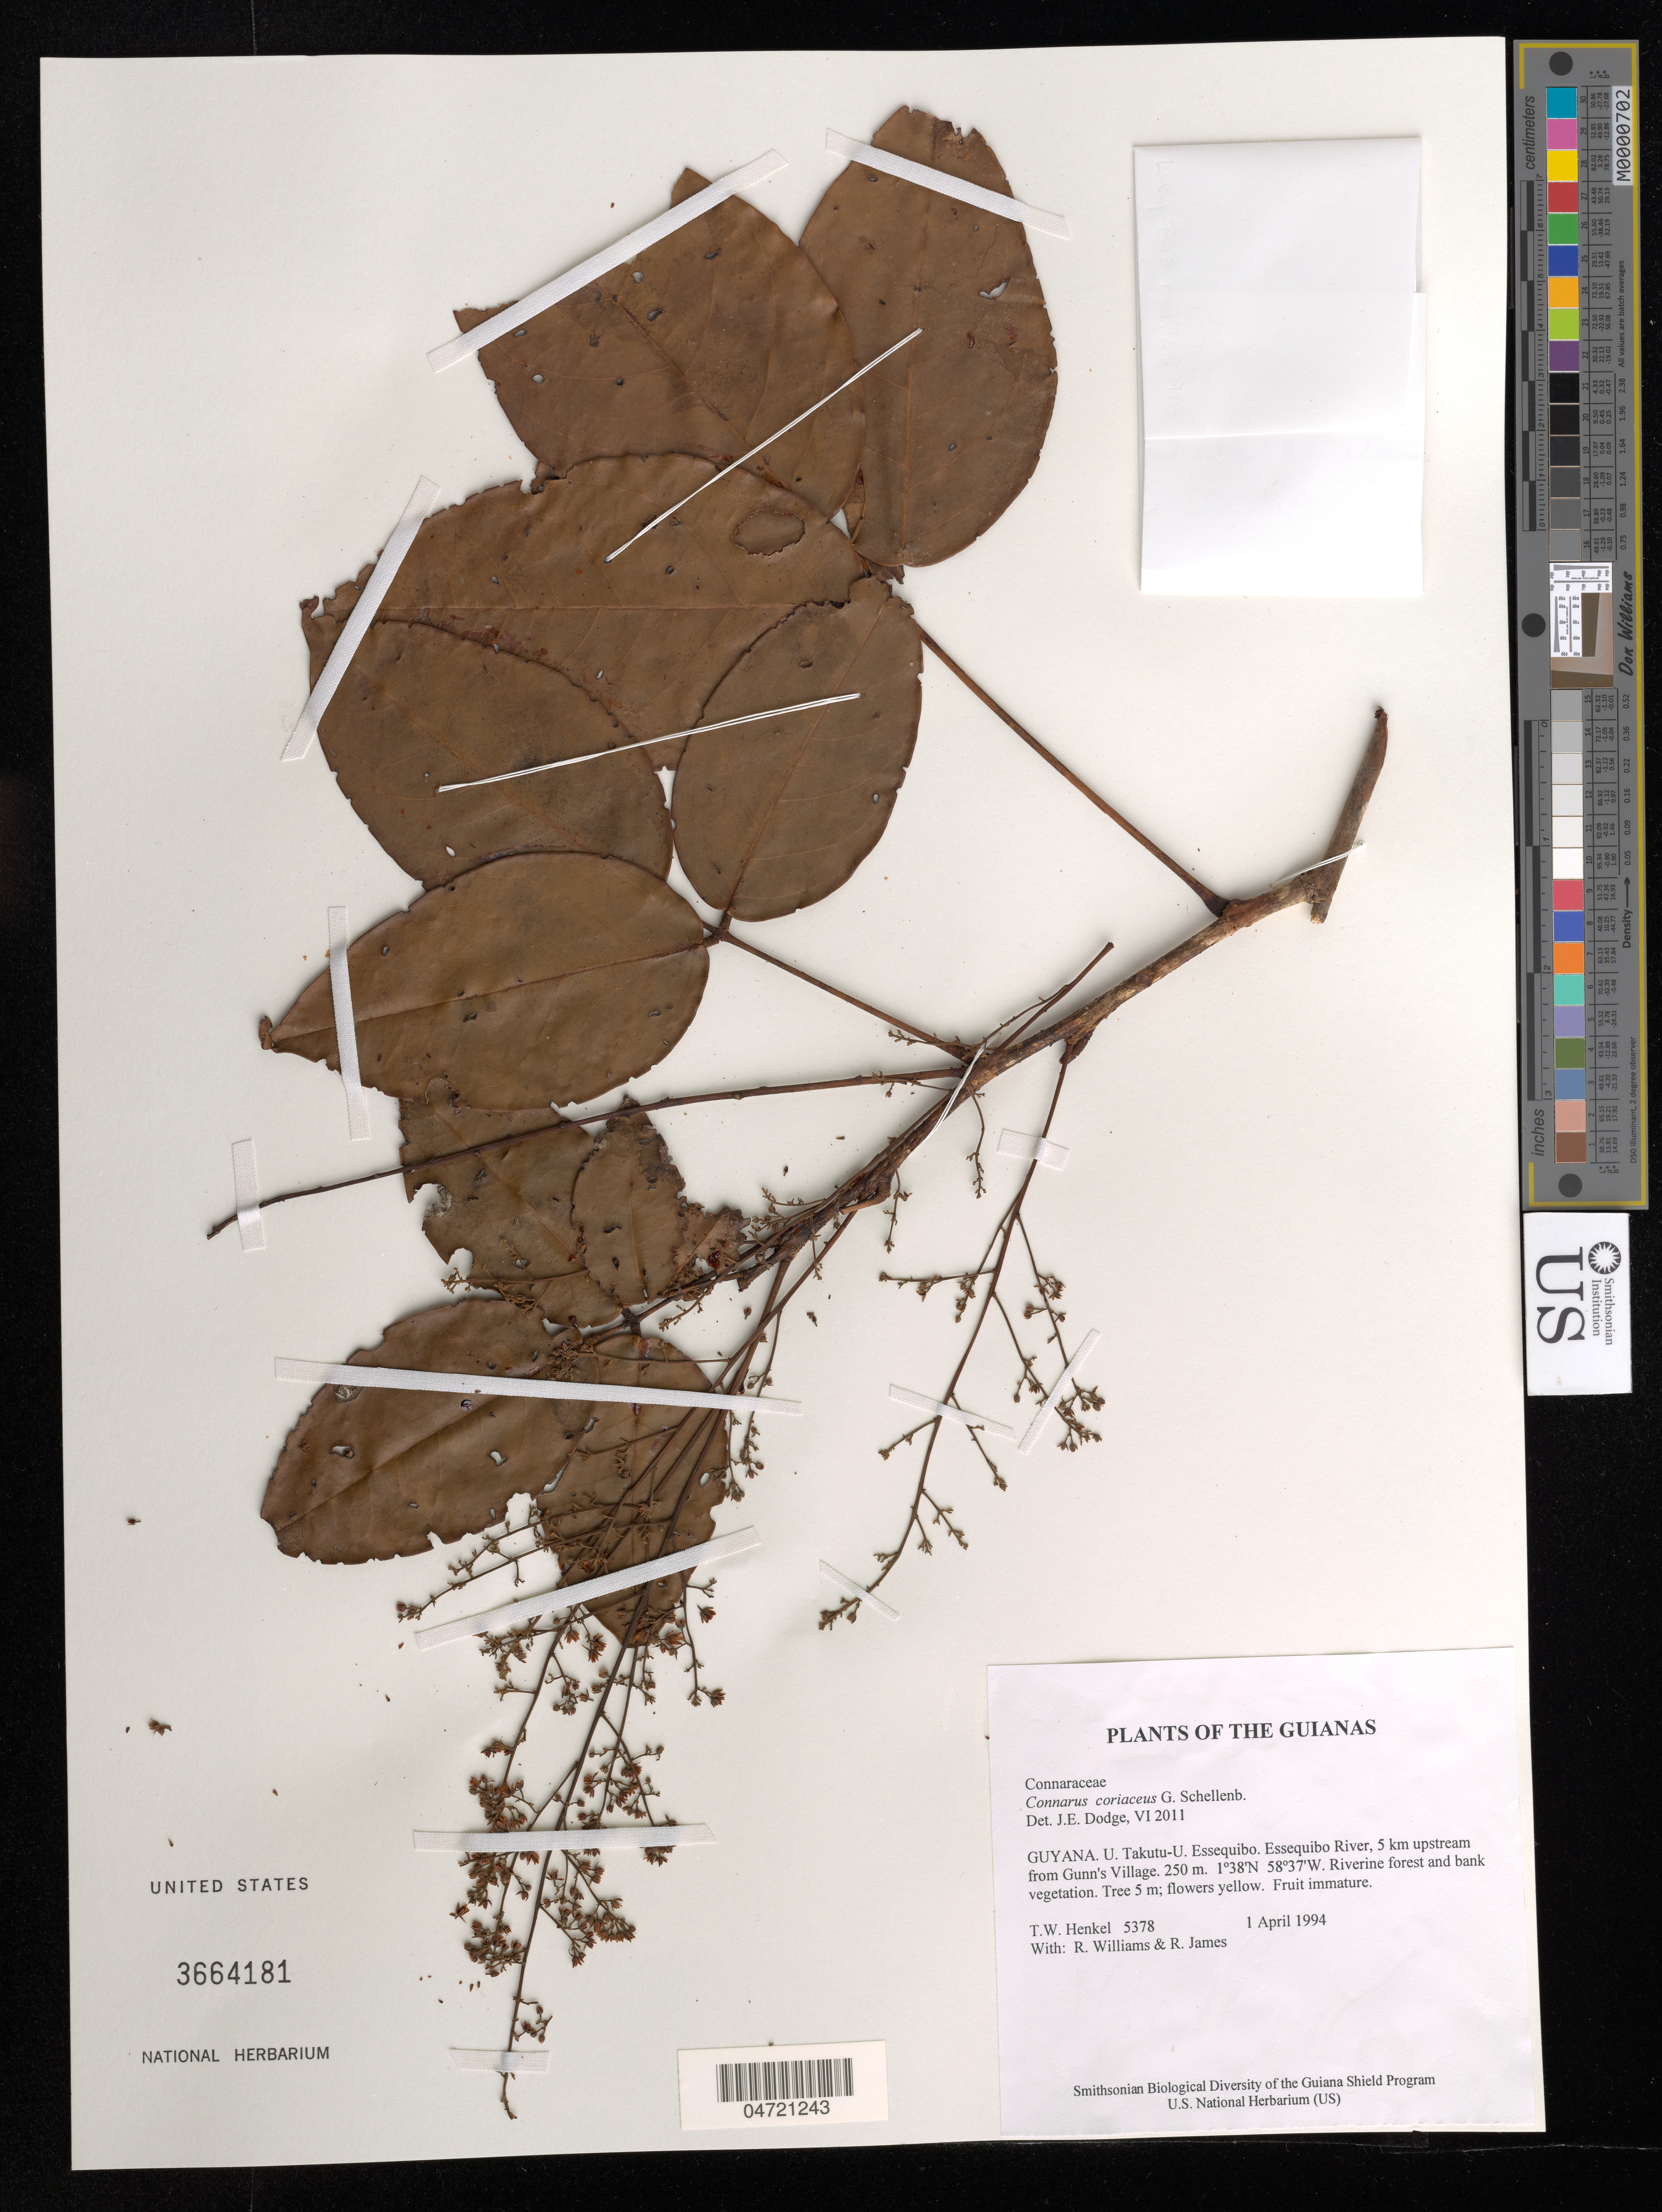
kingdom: Plantae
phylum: Tracheophyta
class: Magnoliopsida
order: Oxalidales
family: Connaraceae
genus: Connarus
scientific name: Connarus coriaceus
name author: G. Schellenb.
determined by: Dodge, J. E.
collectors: T. Henkel, R. Williams & R. James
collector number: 5378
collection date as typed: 1 April 1994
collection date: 1994-04-01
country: Guyana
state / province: U. Takutu-U. Essequibo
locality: Essequibo River, 5 km upstream from Gunn's Village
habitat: Riverine forest and bank vegetation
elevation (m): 250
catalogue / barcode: US 3664181